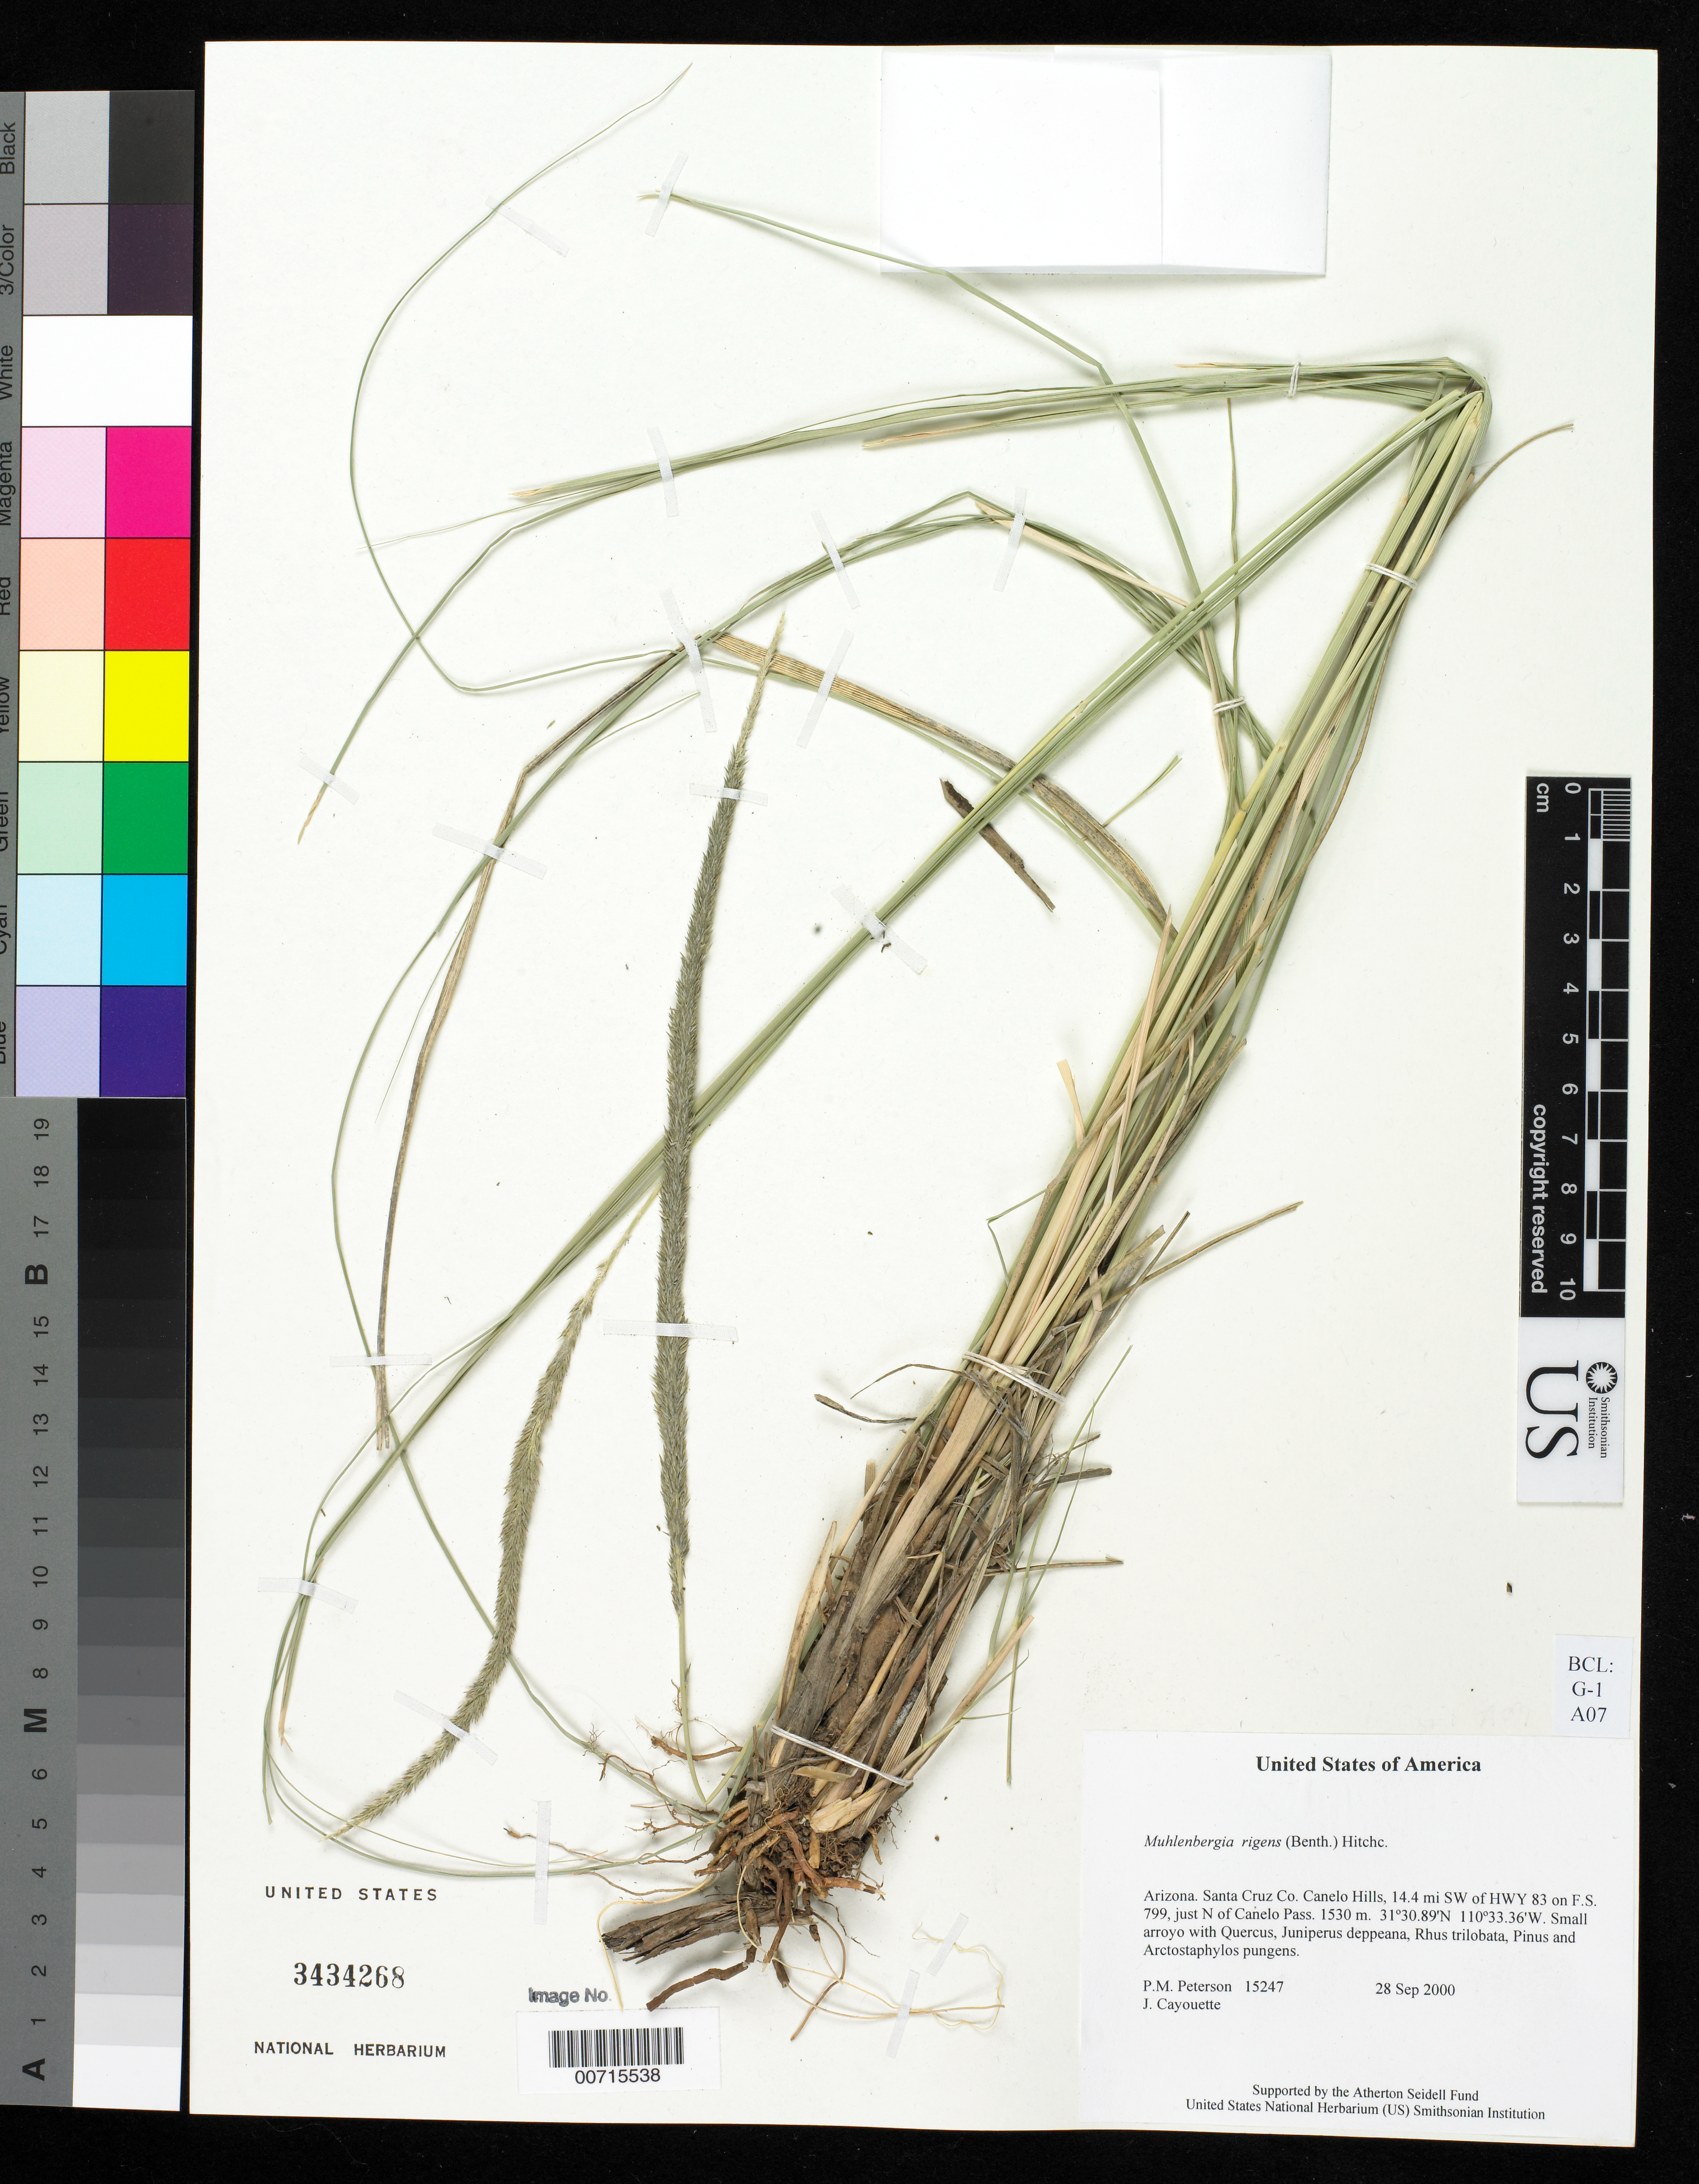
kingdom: Plantae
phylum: Tracheophyta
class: Liliopsida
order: Poales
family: Poaceae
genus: Muhlenbergia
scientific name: Muhlenbergia rigens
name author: (Benth.) Hitchc.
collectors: P. M. Peterson & J. Cayouette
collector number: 15247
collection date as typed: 28 Sep 2000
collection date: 2000-09-28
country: United States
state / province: Arizona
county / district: Santa Cruz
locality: Canelo Hills, 14.4 mi SW of HWY 83 on F.S. 799, just N of Canelo Pass.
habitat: Small arroyo with Quercus, Juniperus deppeana, Rhus trilobata, Pinus and Arctostaphylos pungens.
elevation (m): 1530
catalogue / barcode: US 3434268